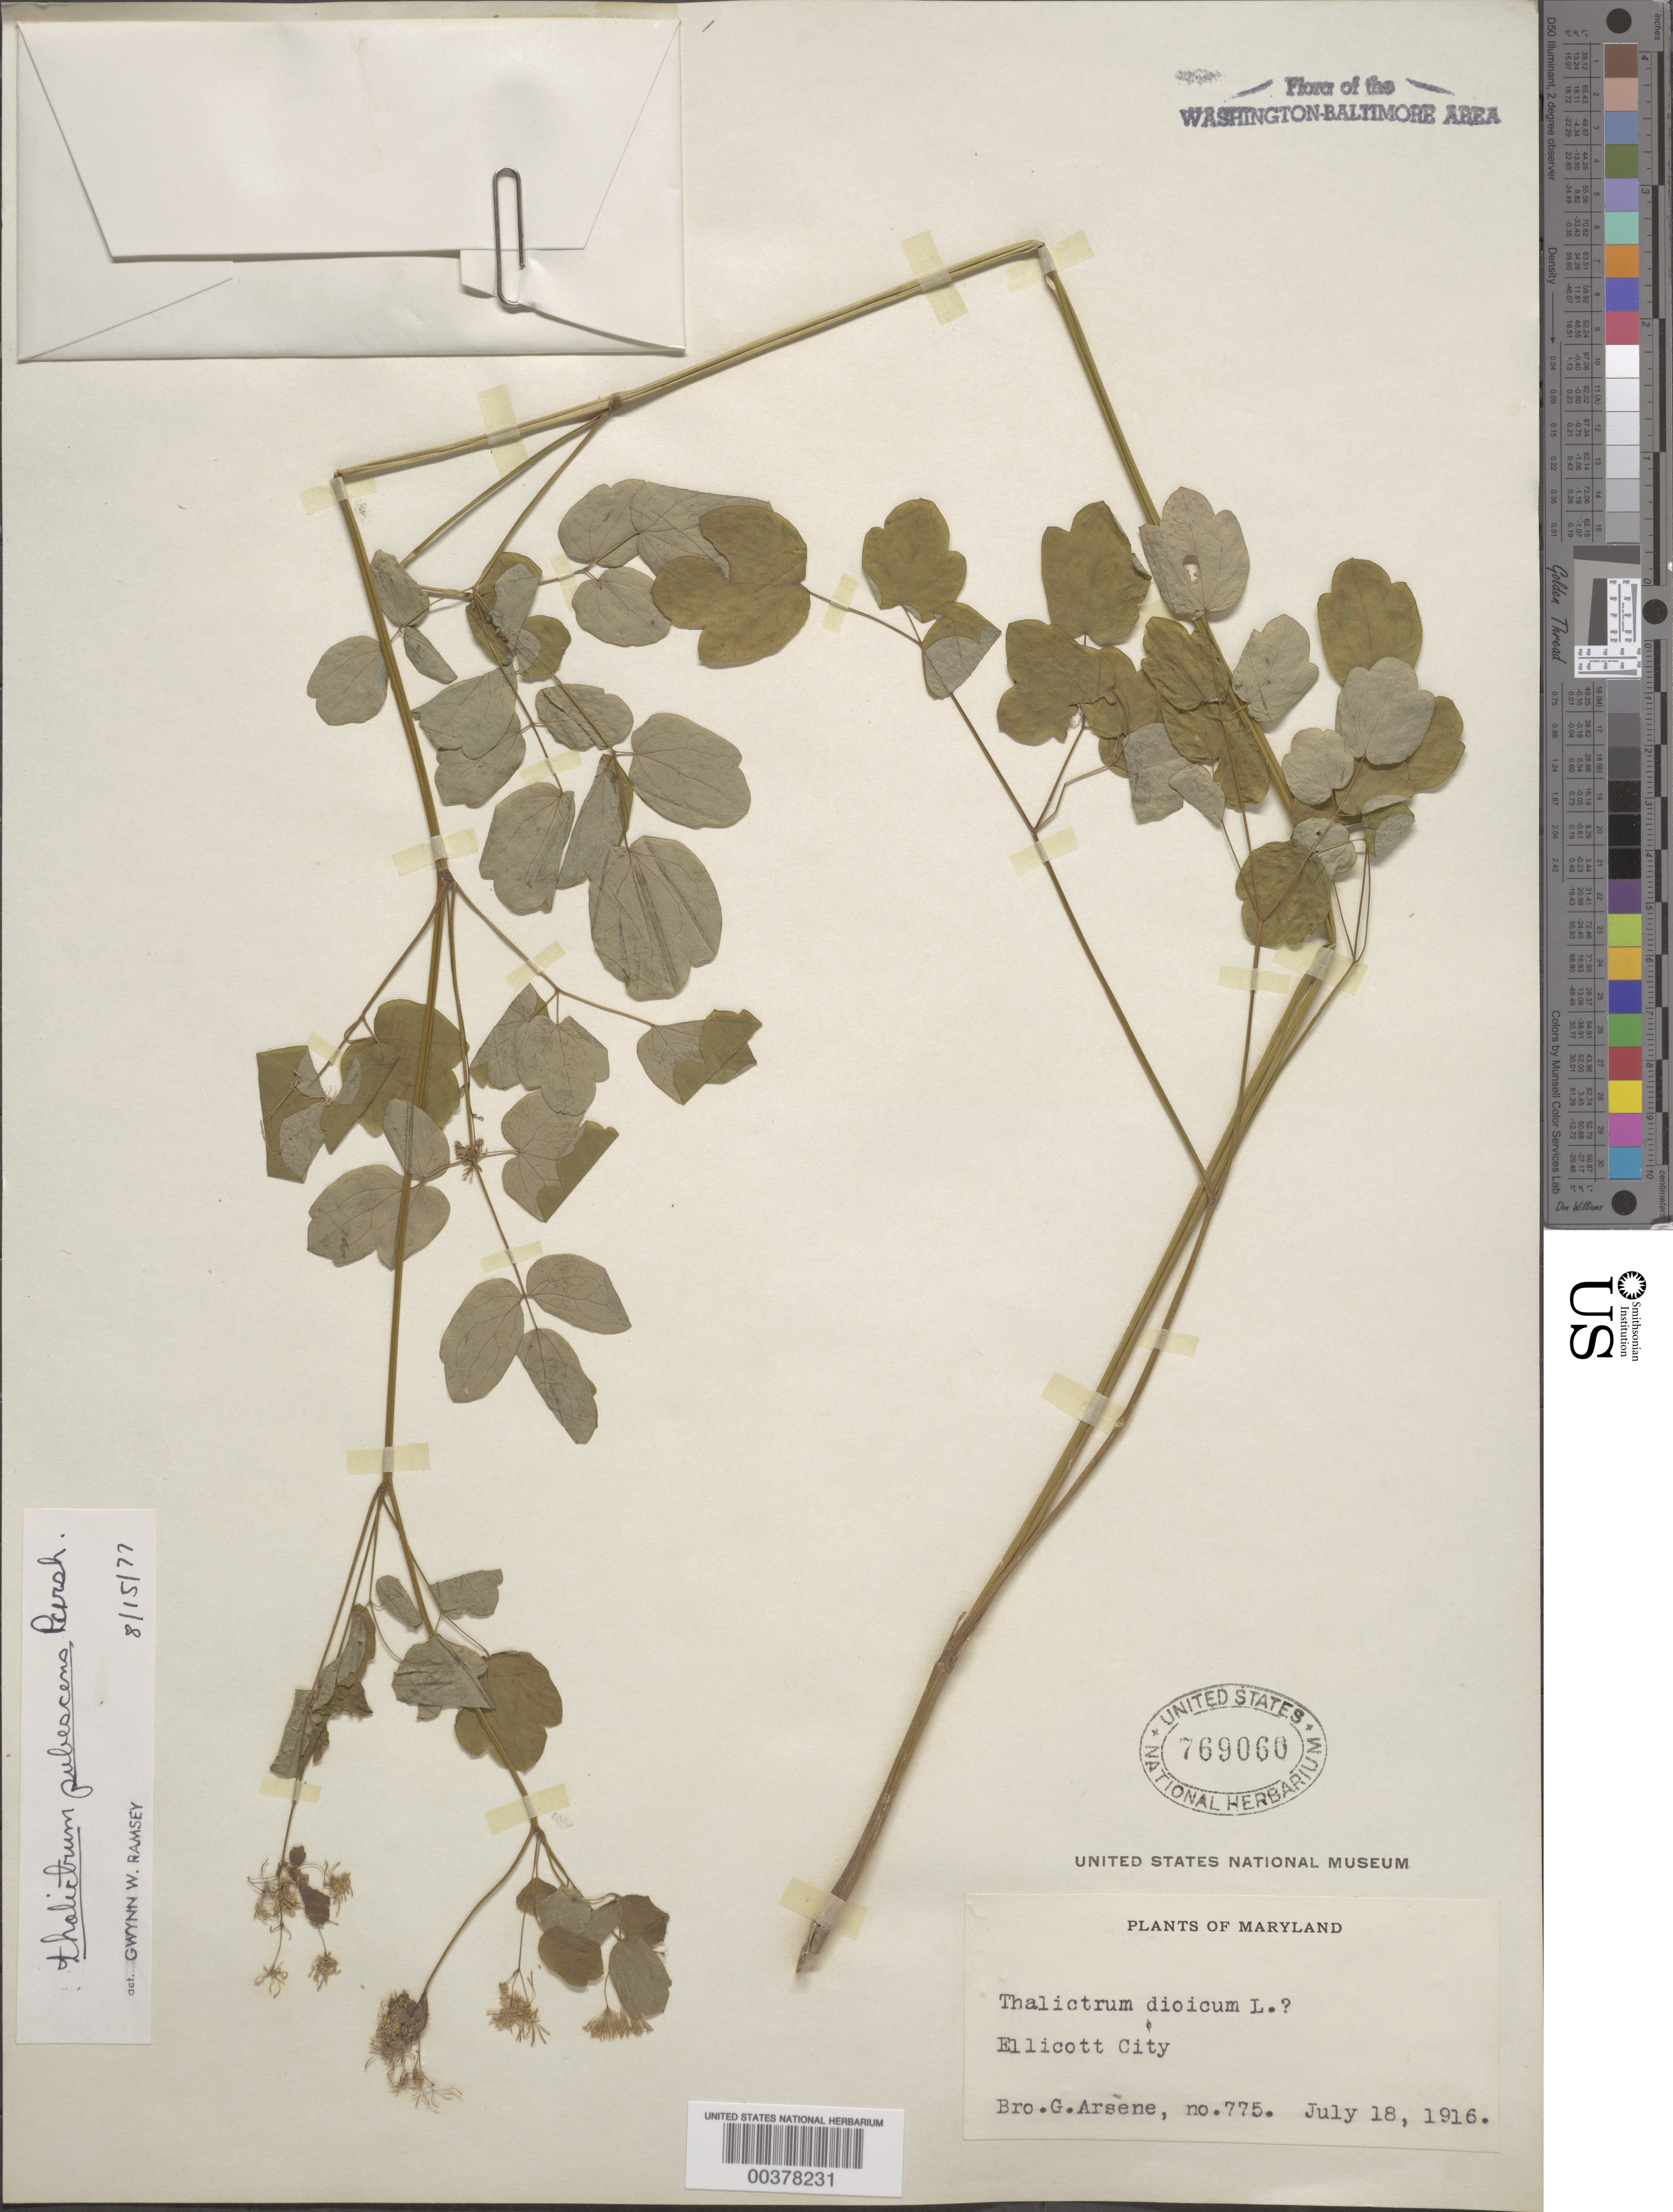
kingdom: Plantae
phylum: Tracheophyta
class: Magnoliopsida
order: Ranunculales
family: Ranunculaceae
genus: Thalictrum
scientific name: Thalictrum pubescens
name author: Pursh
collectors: Bro. G. Arsène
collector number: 775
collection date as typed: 18 Jul 1916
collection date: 1916-07-18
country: United States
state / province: Maryland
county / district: Howard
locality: Ellicott City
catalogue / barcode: US 769060